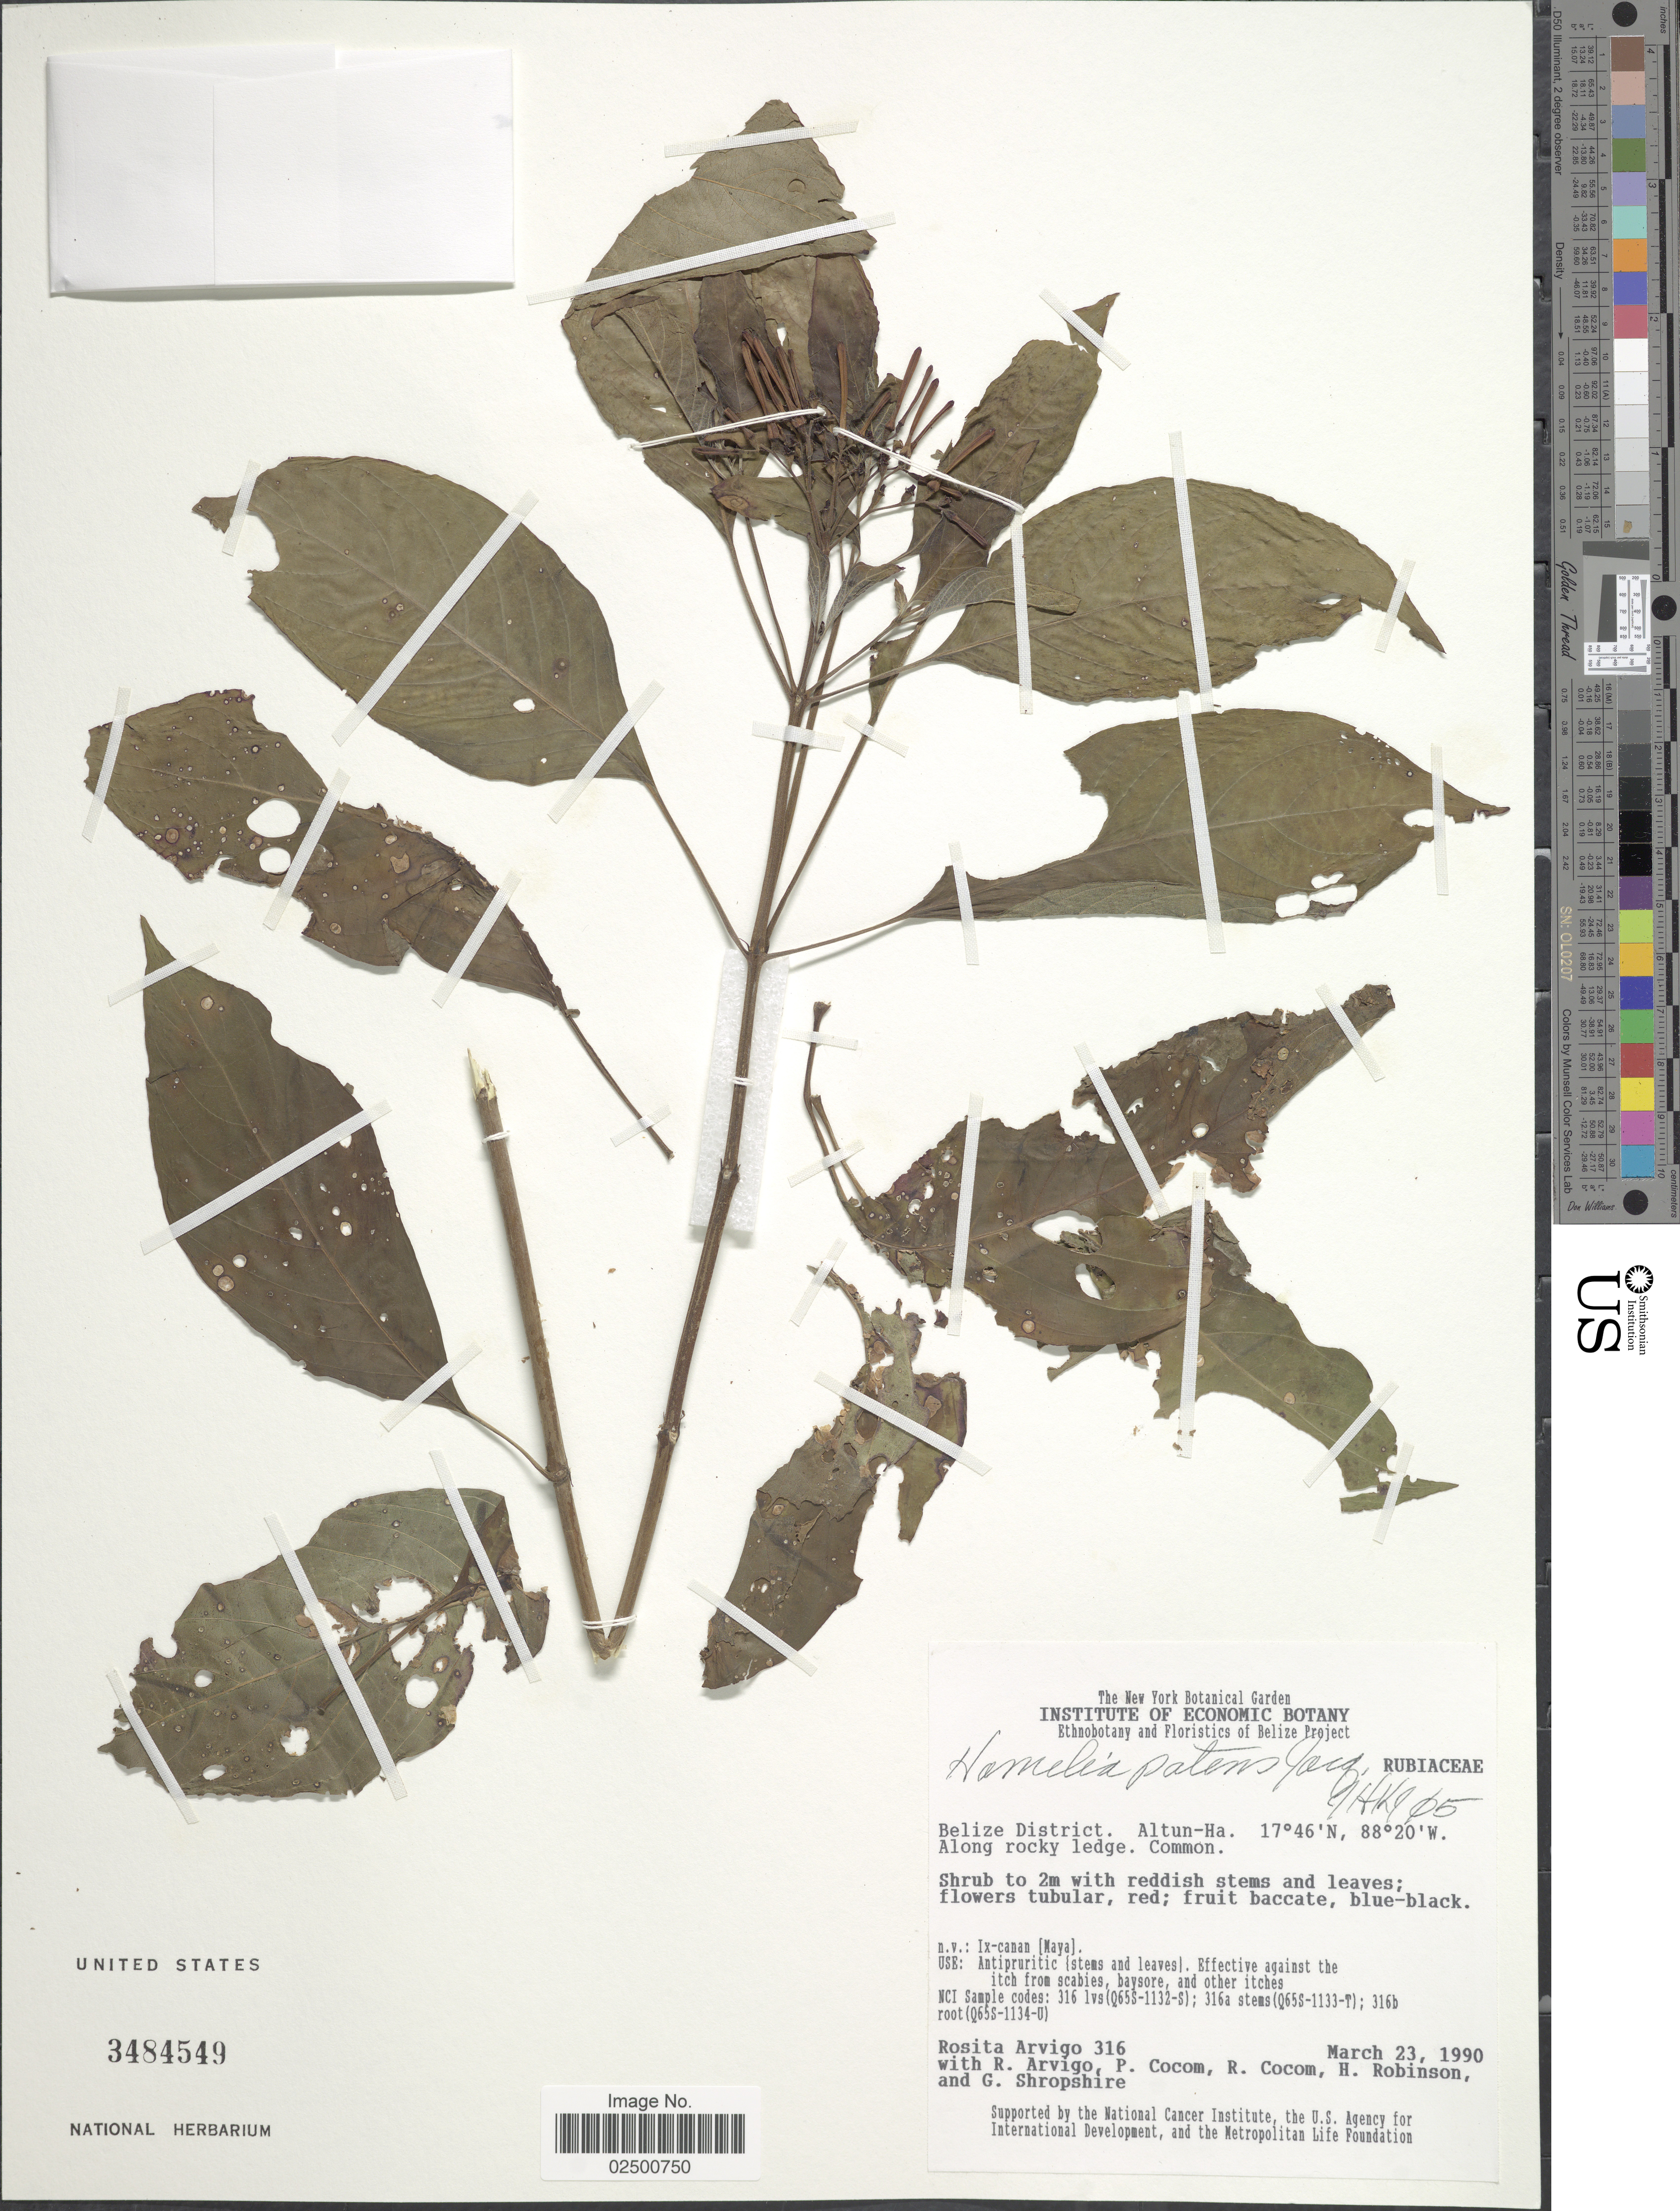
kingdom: Plantae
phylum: Tracheophyta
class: Magnoliopsida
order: Gentianales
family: Rubiaceae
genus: Hamelia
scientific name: Hamelia patens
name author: Jacq.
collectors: R. Arvigo, R. Arvigo, P. Cocom, R. Cocom & et al.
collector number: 316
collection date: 1990-03-23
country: Belize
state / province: Belize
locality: Belize District. Altun-Ha. Along rocky ledge.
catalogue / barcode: US 3484549